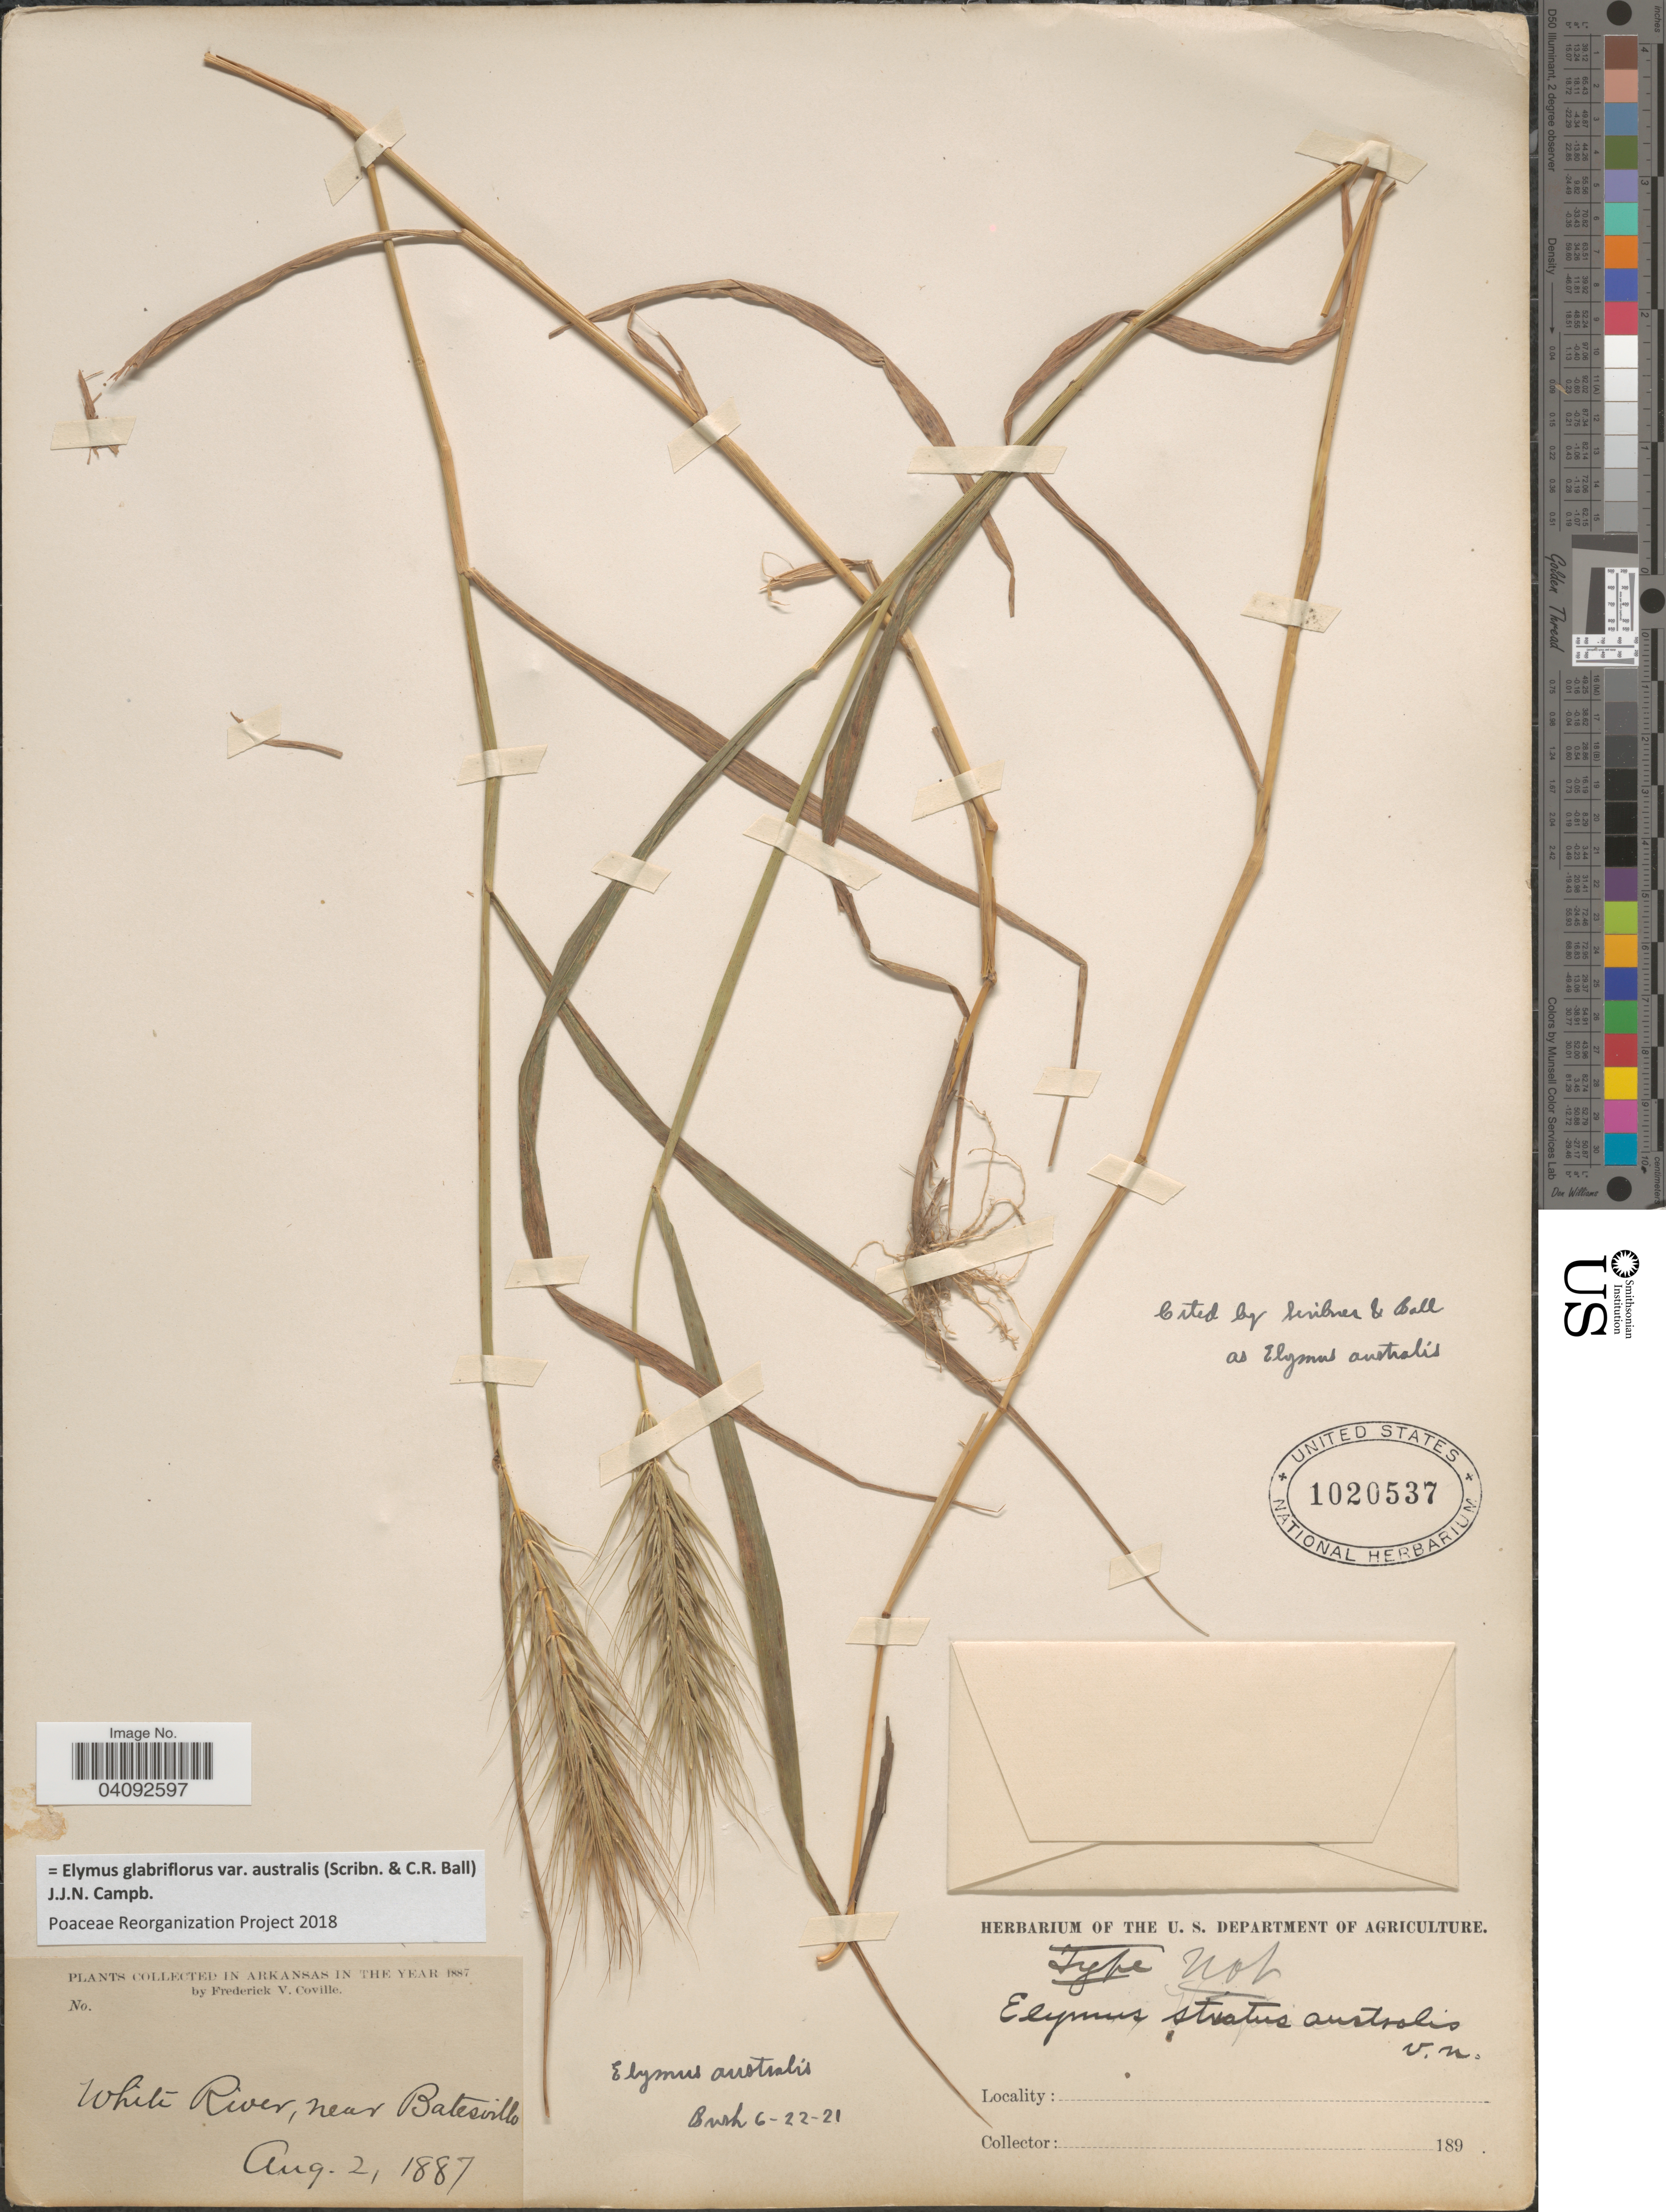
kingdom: Plantae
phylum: Tracheophyta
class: Liliopsida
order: Poales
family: Poaceae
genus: Elymus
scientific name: Elymus glabriflorus var. australis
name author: (Scribn. & C.R. Ball) J.J.N. Campb.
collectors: F. V. Coville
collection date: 1887-08-02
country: United States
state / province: Arkansas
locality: White River, near Batesville.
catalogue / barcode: US 1020537